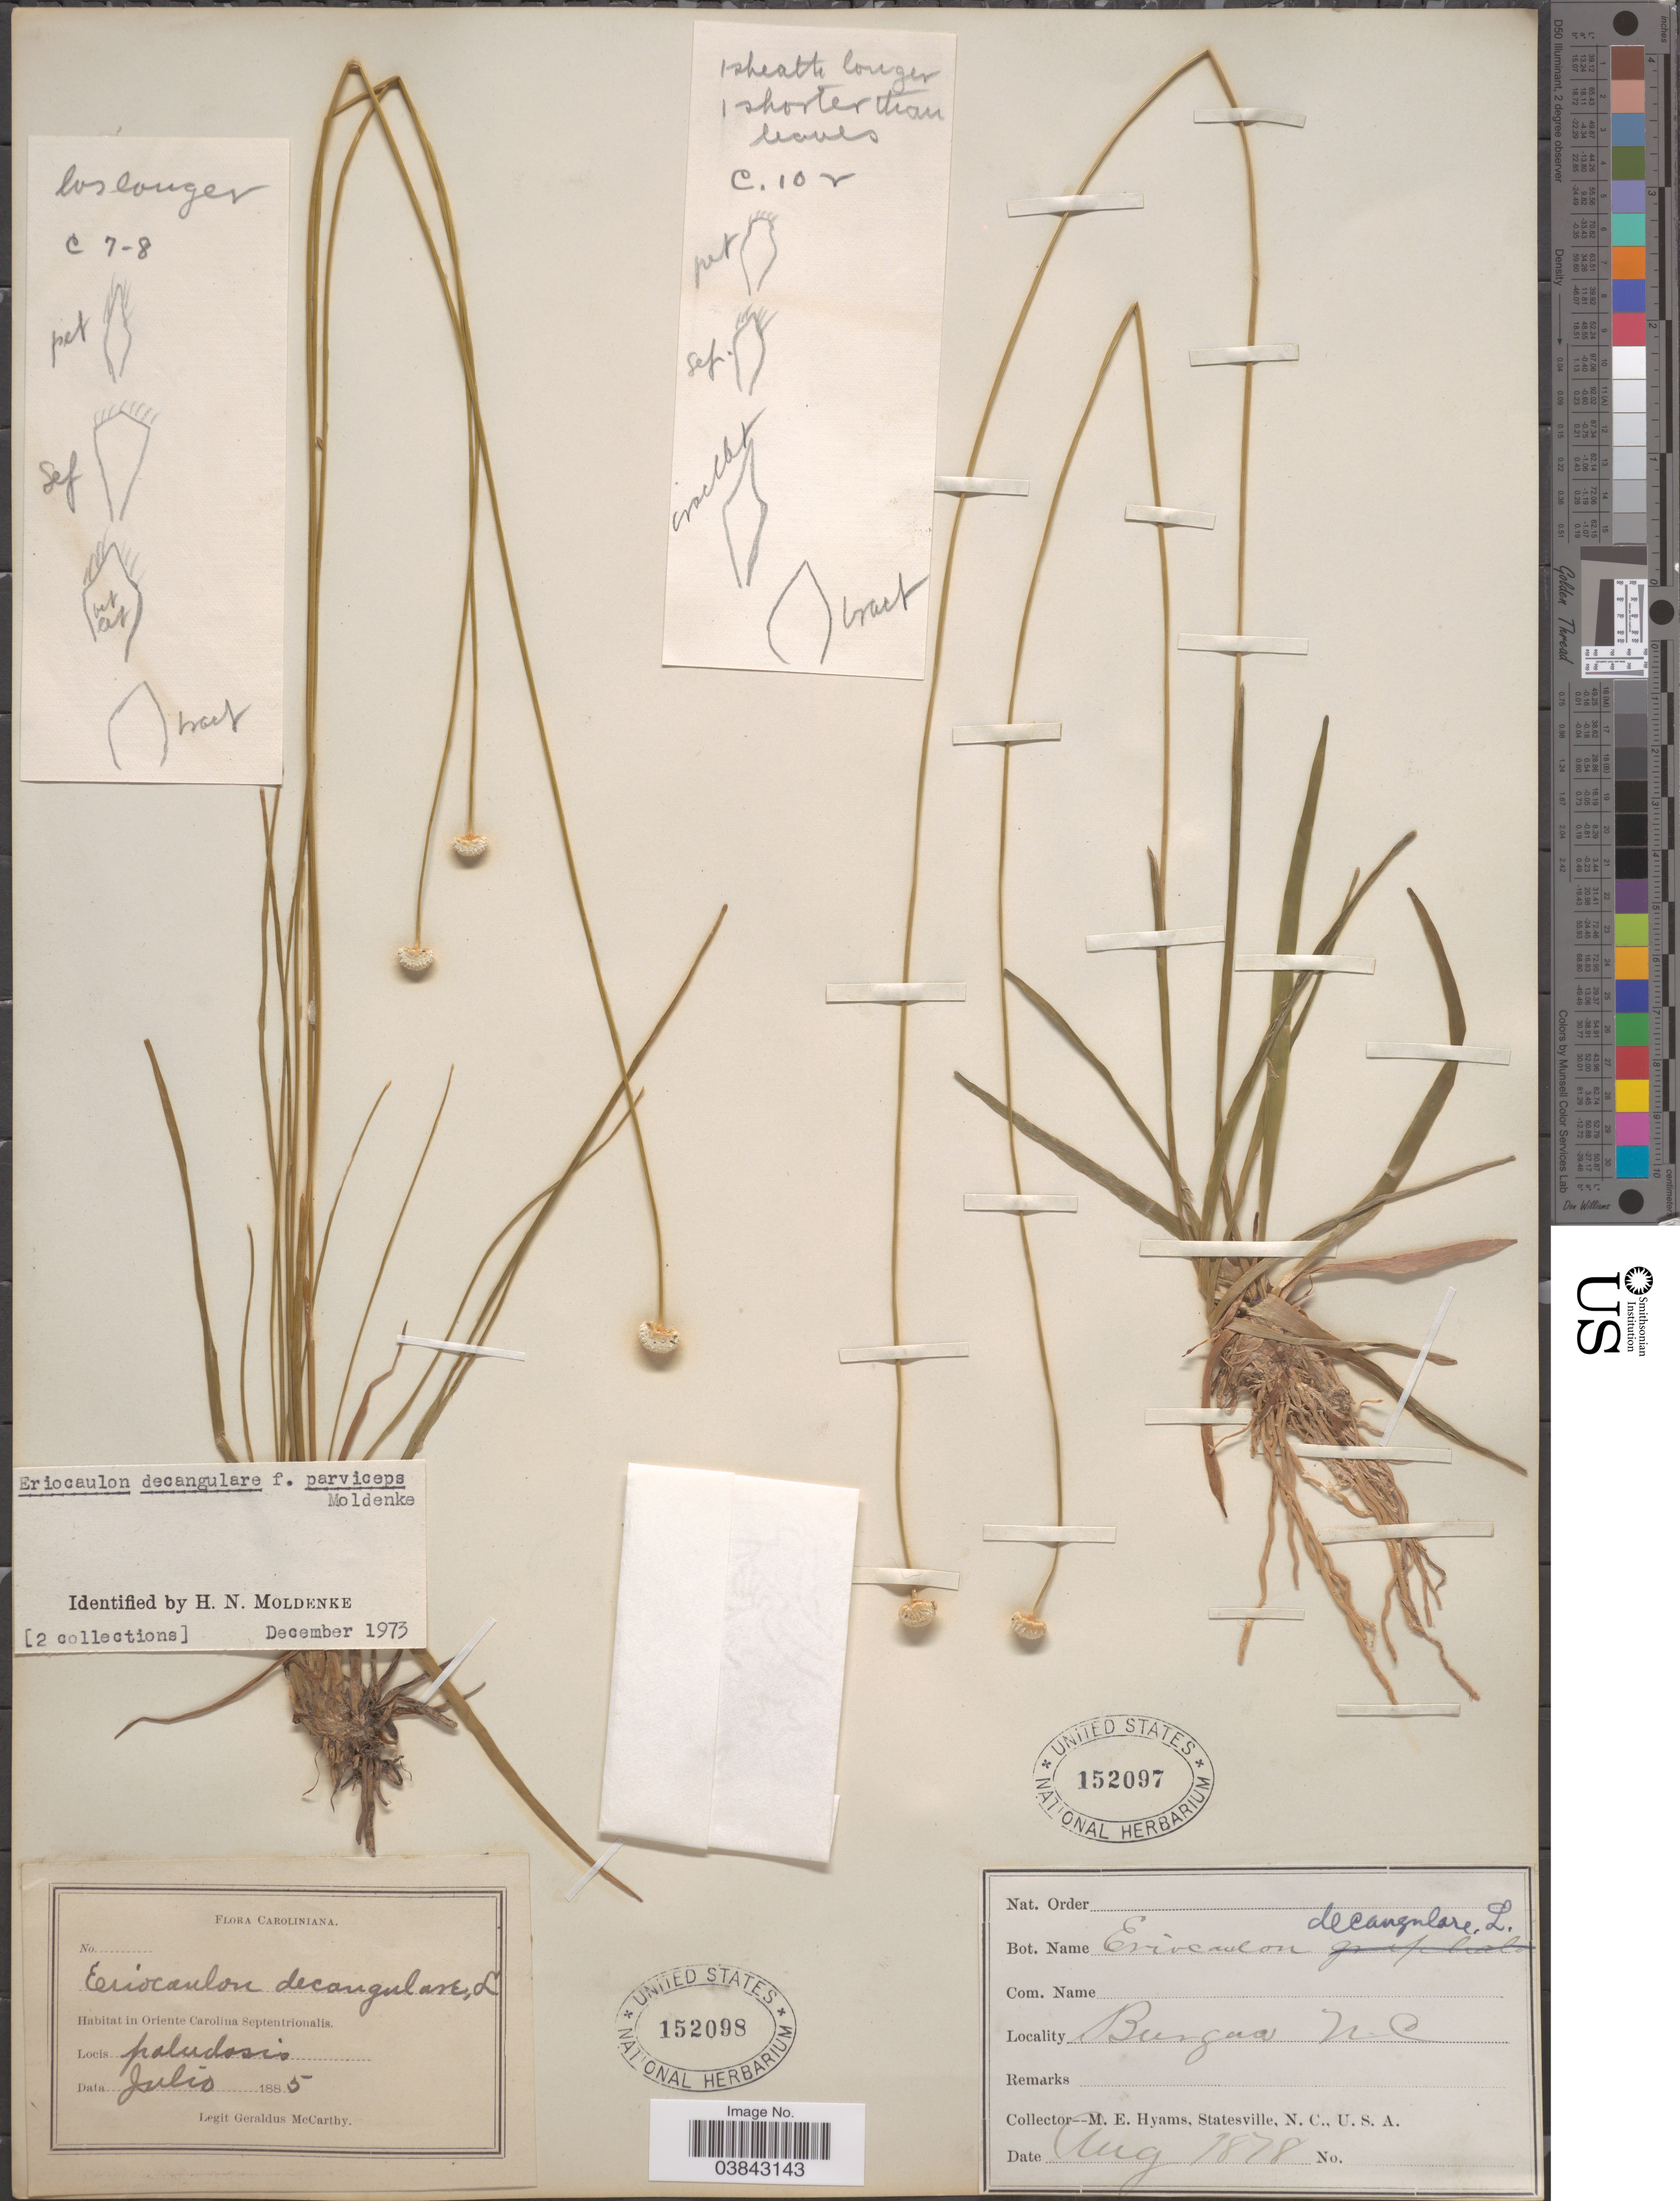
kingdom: Plantae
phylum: Tracheophyta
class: Liliopsida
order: Poales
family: Eriocaulaceae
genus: Eriocaulon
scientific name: Eriocaulon decangulare f. parviceps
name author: Moldenke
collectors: M. E. Hyams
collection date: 1878-08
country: United States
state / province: North Carolina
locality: Burgaw.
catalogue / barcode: US 152097-2